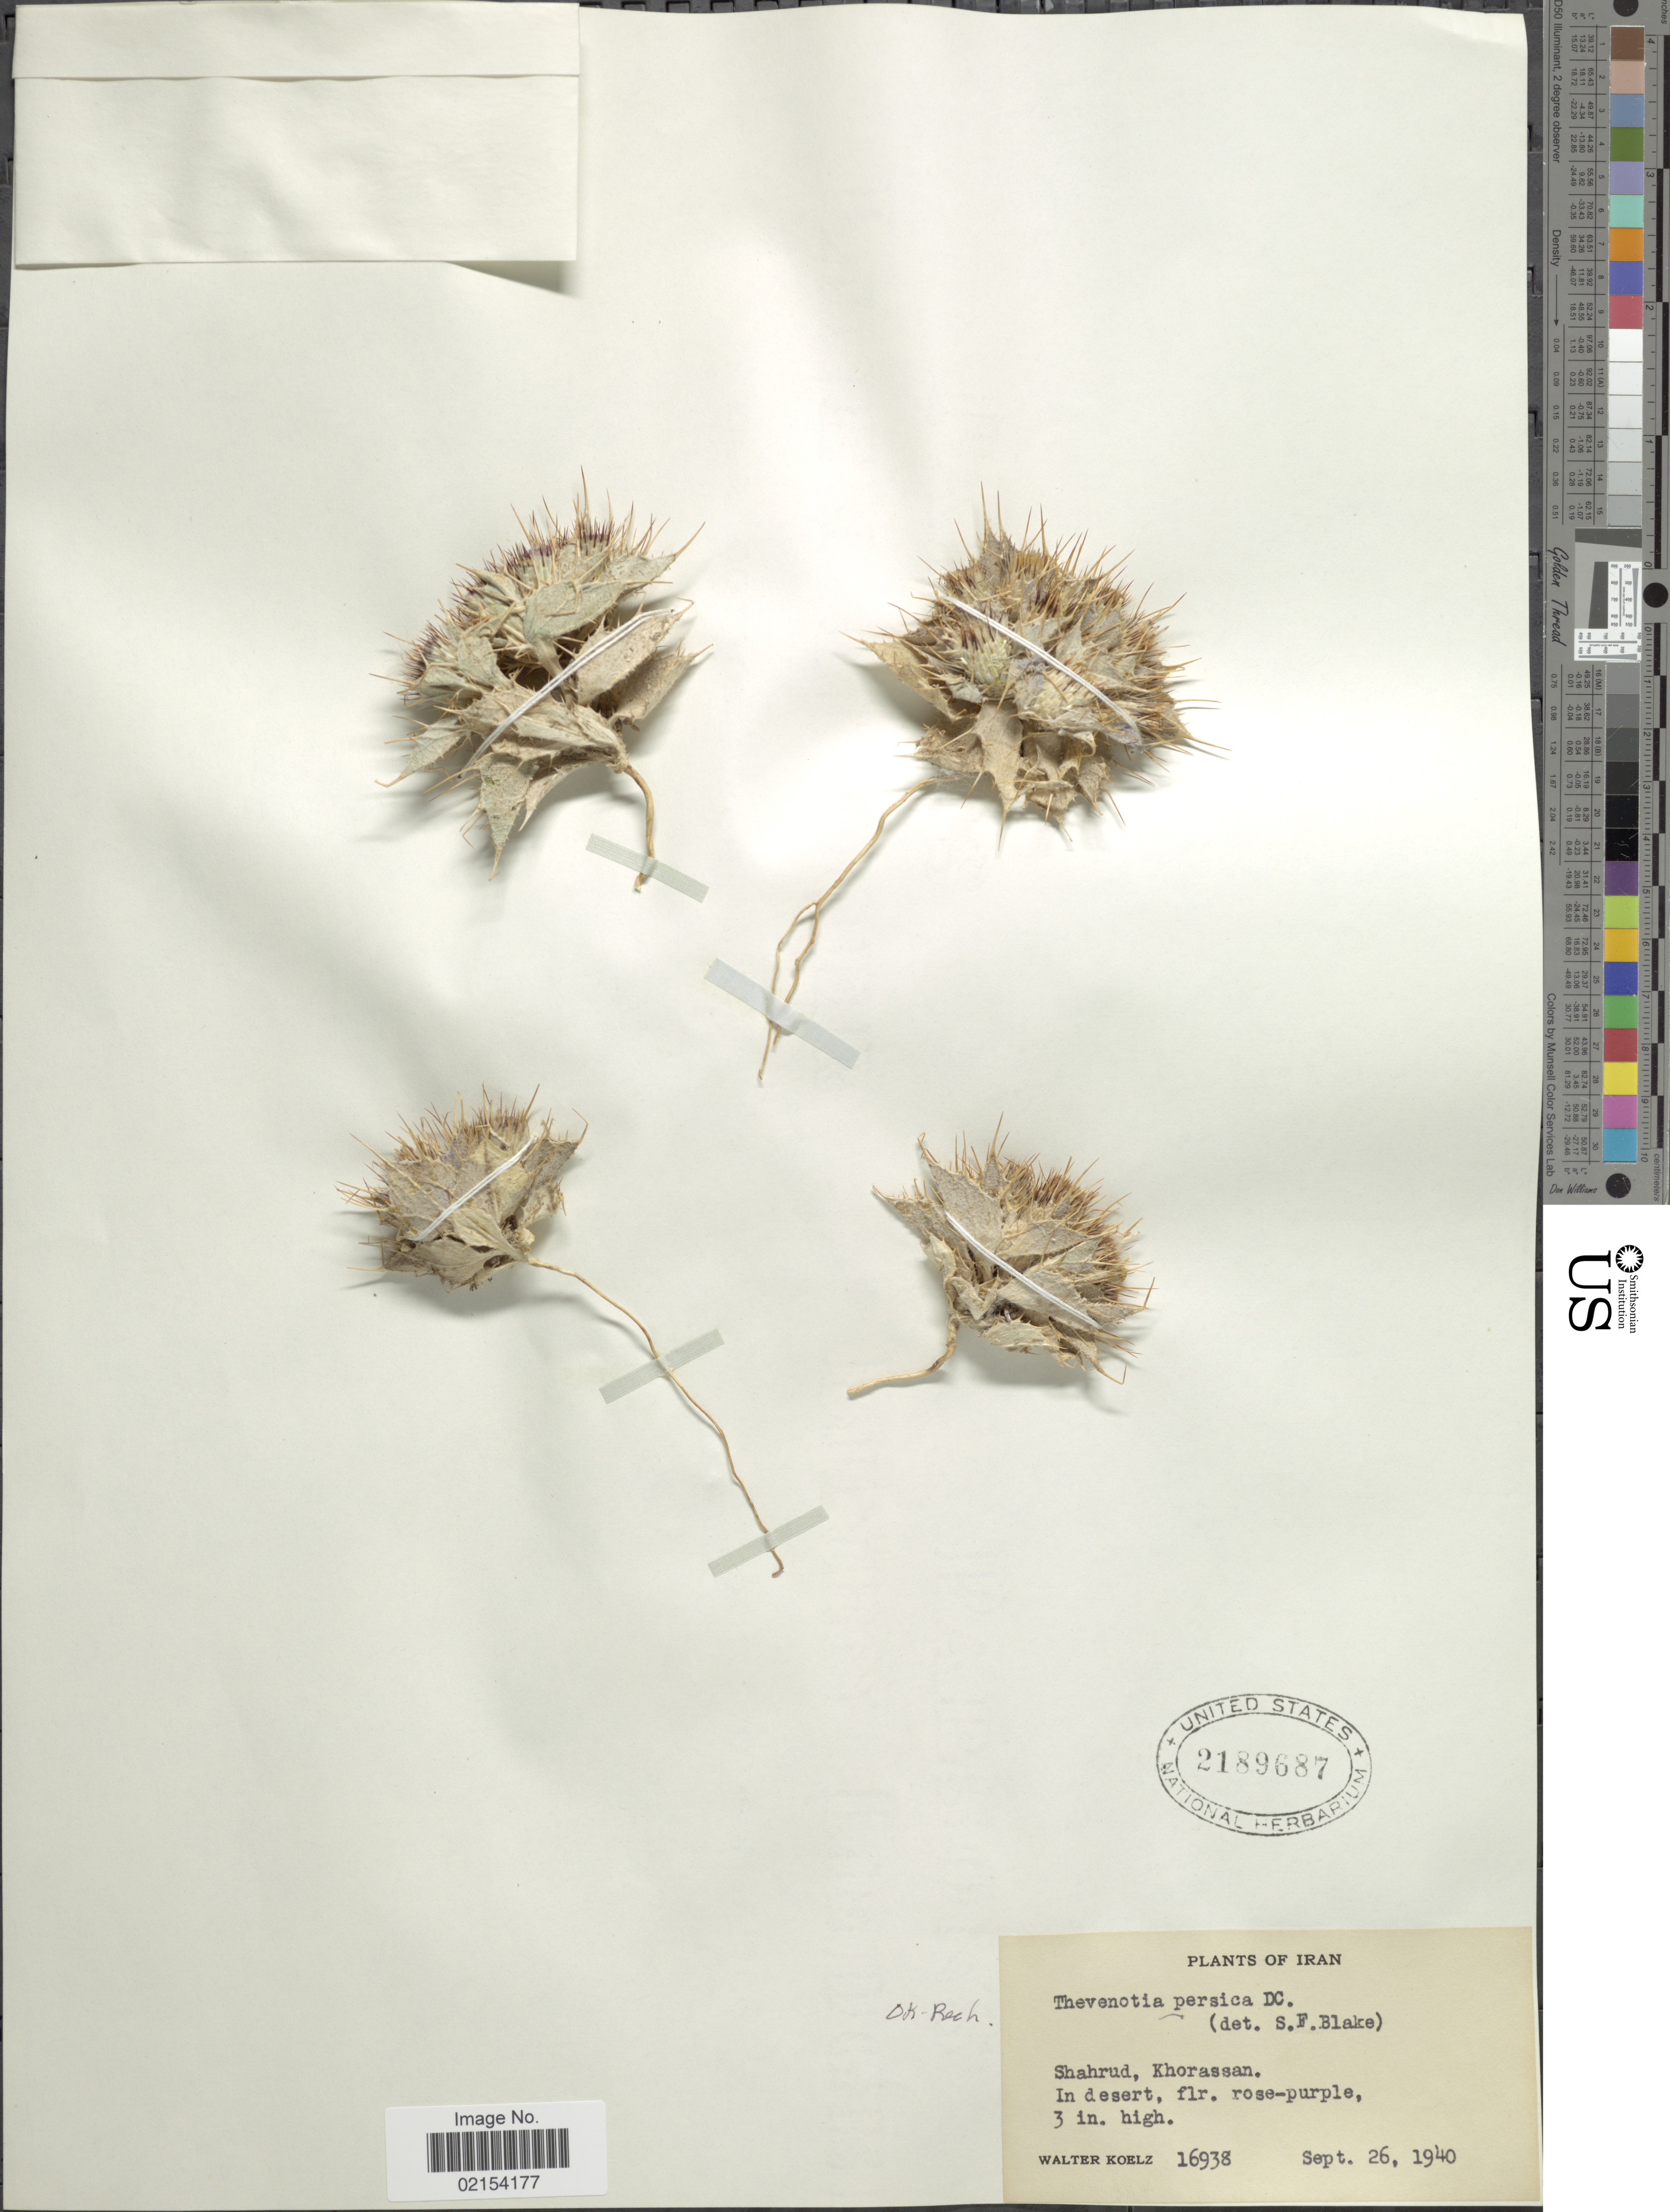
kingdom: Plantae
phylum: Tracheophyta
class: Magnoliopsida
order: Asterales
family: Asteraceae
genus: Thevenotia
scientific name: Thevenotia persica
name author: DC.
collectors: W. N. Koelz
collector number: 16938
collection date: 1940-09-26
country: Iran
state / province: Khorasan [obsolete]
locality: Shahrud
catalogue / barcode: US 2189687